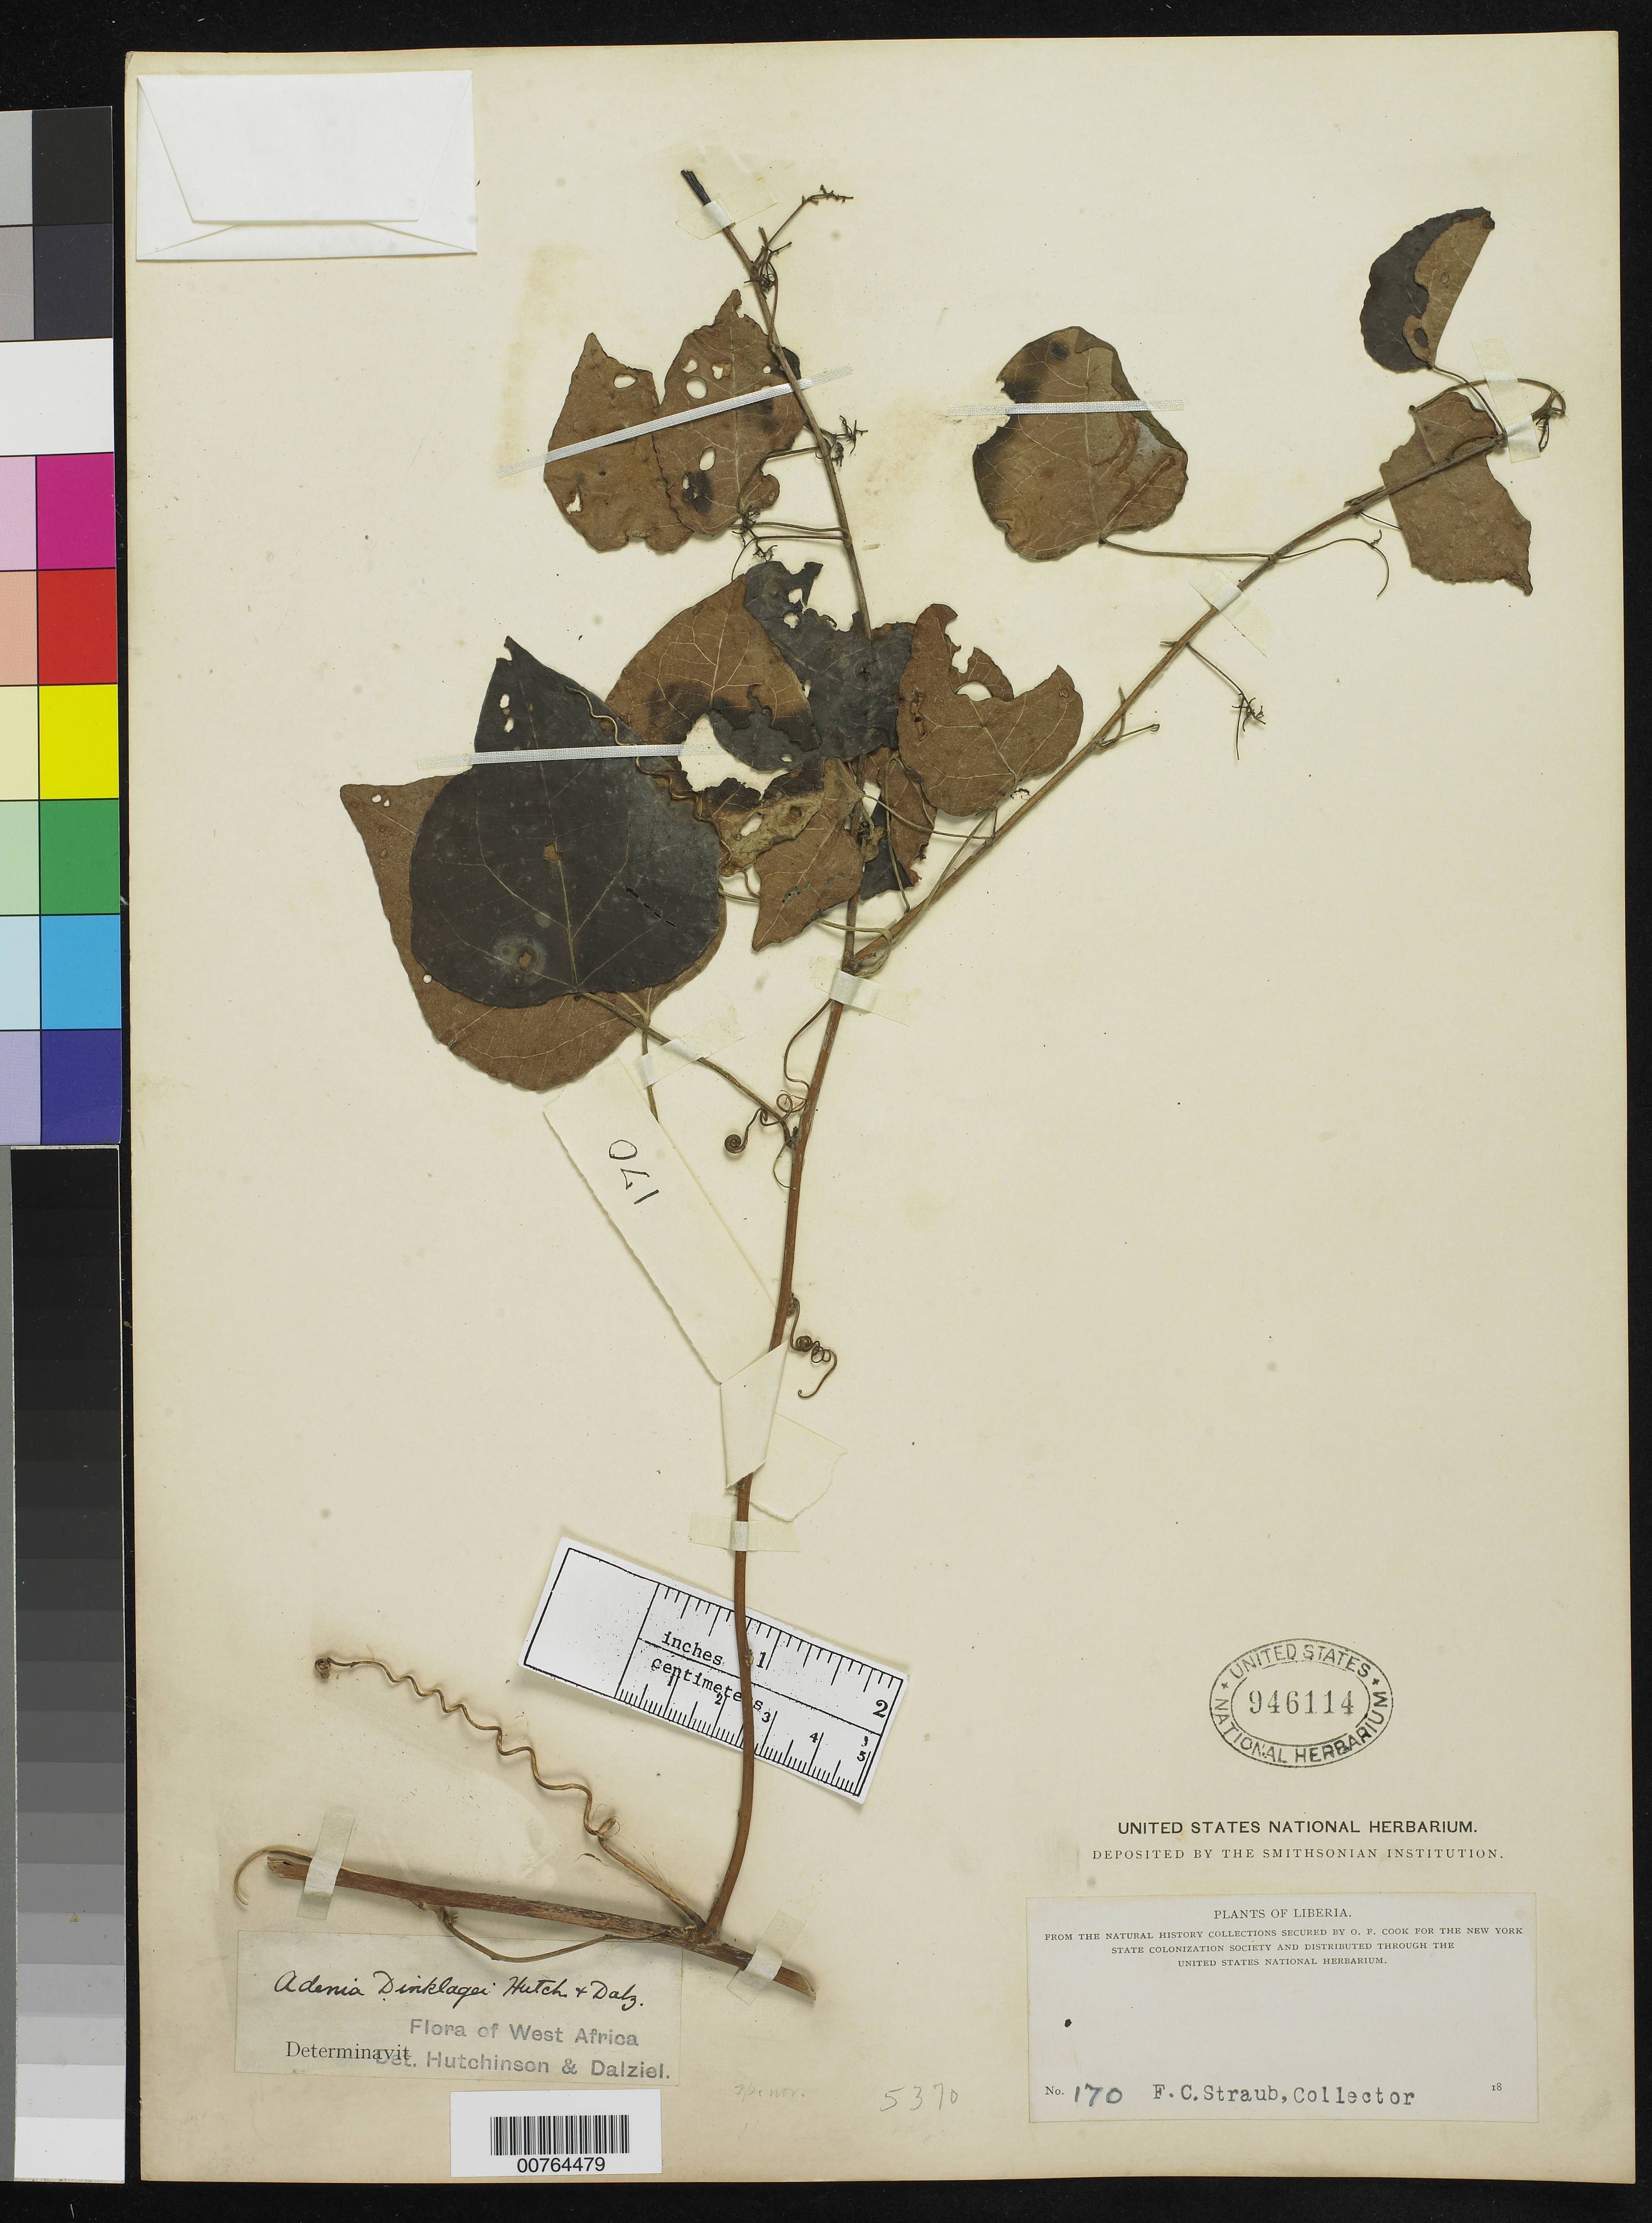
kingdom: Plantae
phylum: Tracheophyta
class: Magnoliopsida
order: Malpighiales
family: Passifloraceae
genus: Adenia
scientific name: Adenia dinklagei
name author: Hutch. & Dalziel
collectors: F. Straub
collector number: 170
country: Liberia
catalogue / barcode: US 946114